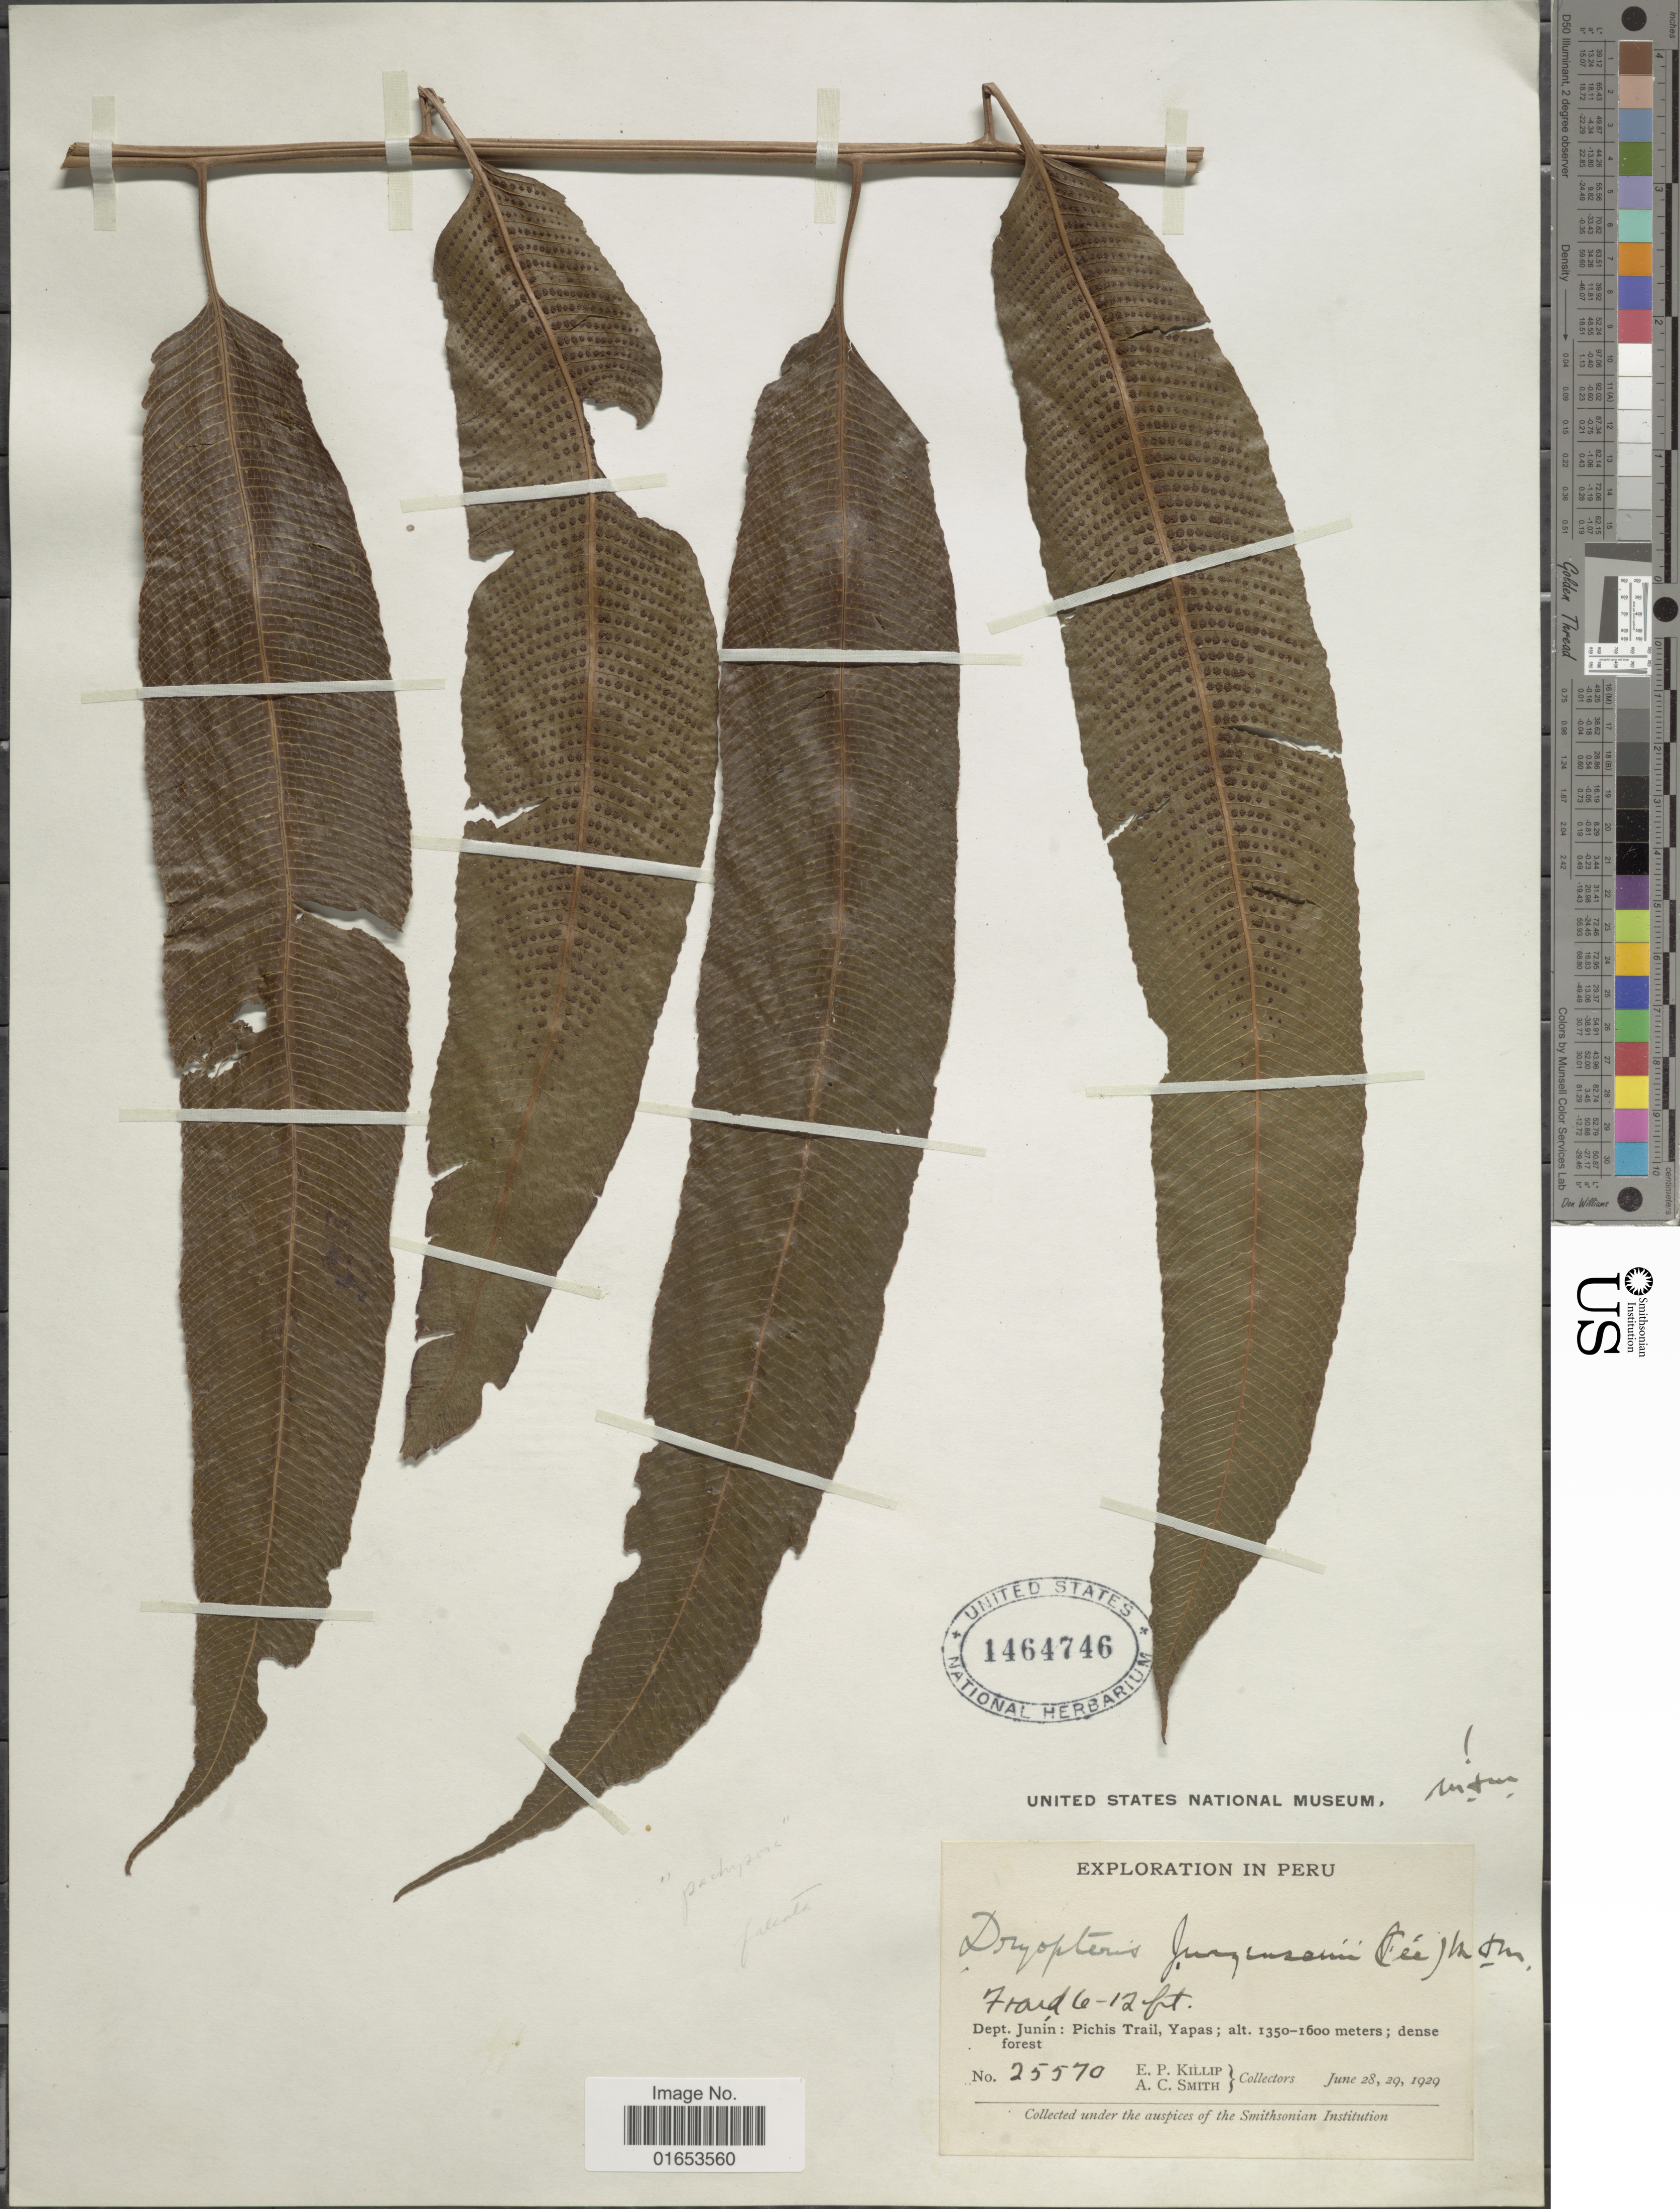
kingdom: Plantae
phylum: Tracheophyta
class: Polypodiopsida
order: Polypodiales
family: Thelypteridaceae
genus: Meniscium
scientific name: Meniscium lingulatum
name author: (C. Chr.) Pic. Serm.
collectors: E. P. Killip & A. C. Smith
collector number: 25570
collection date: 1929-06-28/1929-06-29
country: Peru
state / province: Junín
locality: Pichis Trail, Yapas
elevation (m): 1350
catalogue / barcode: US 1464746